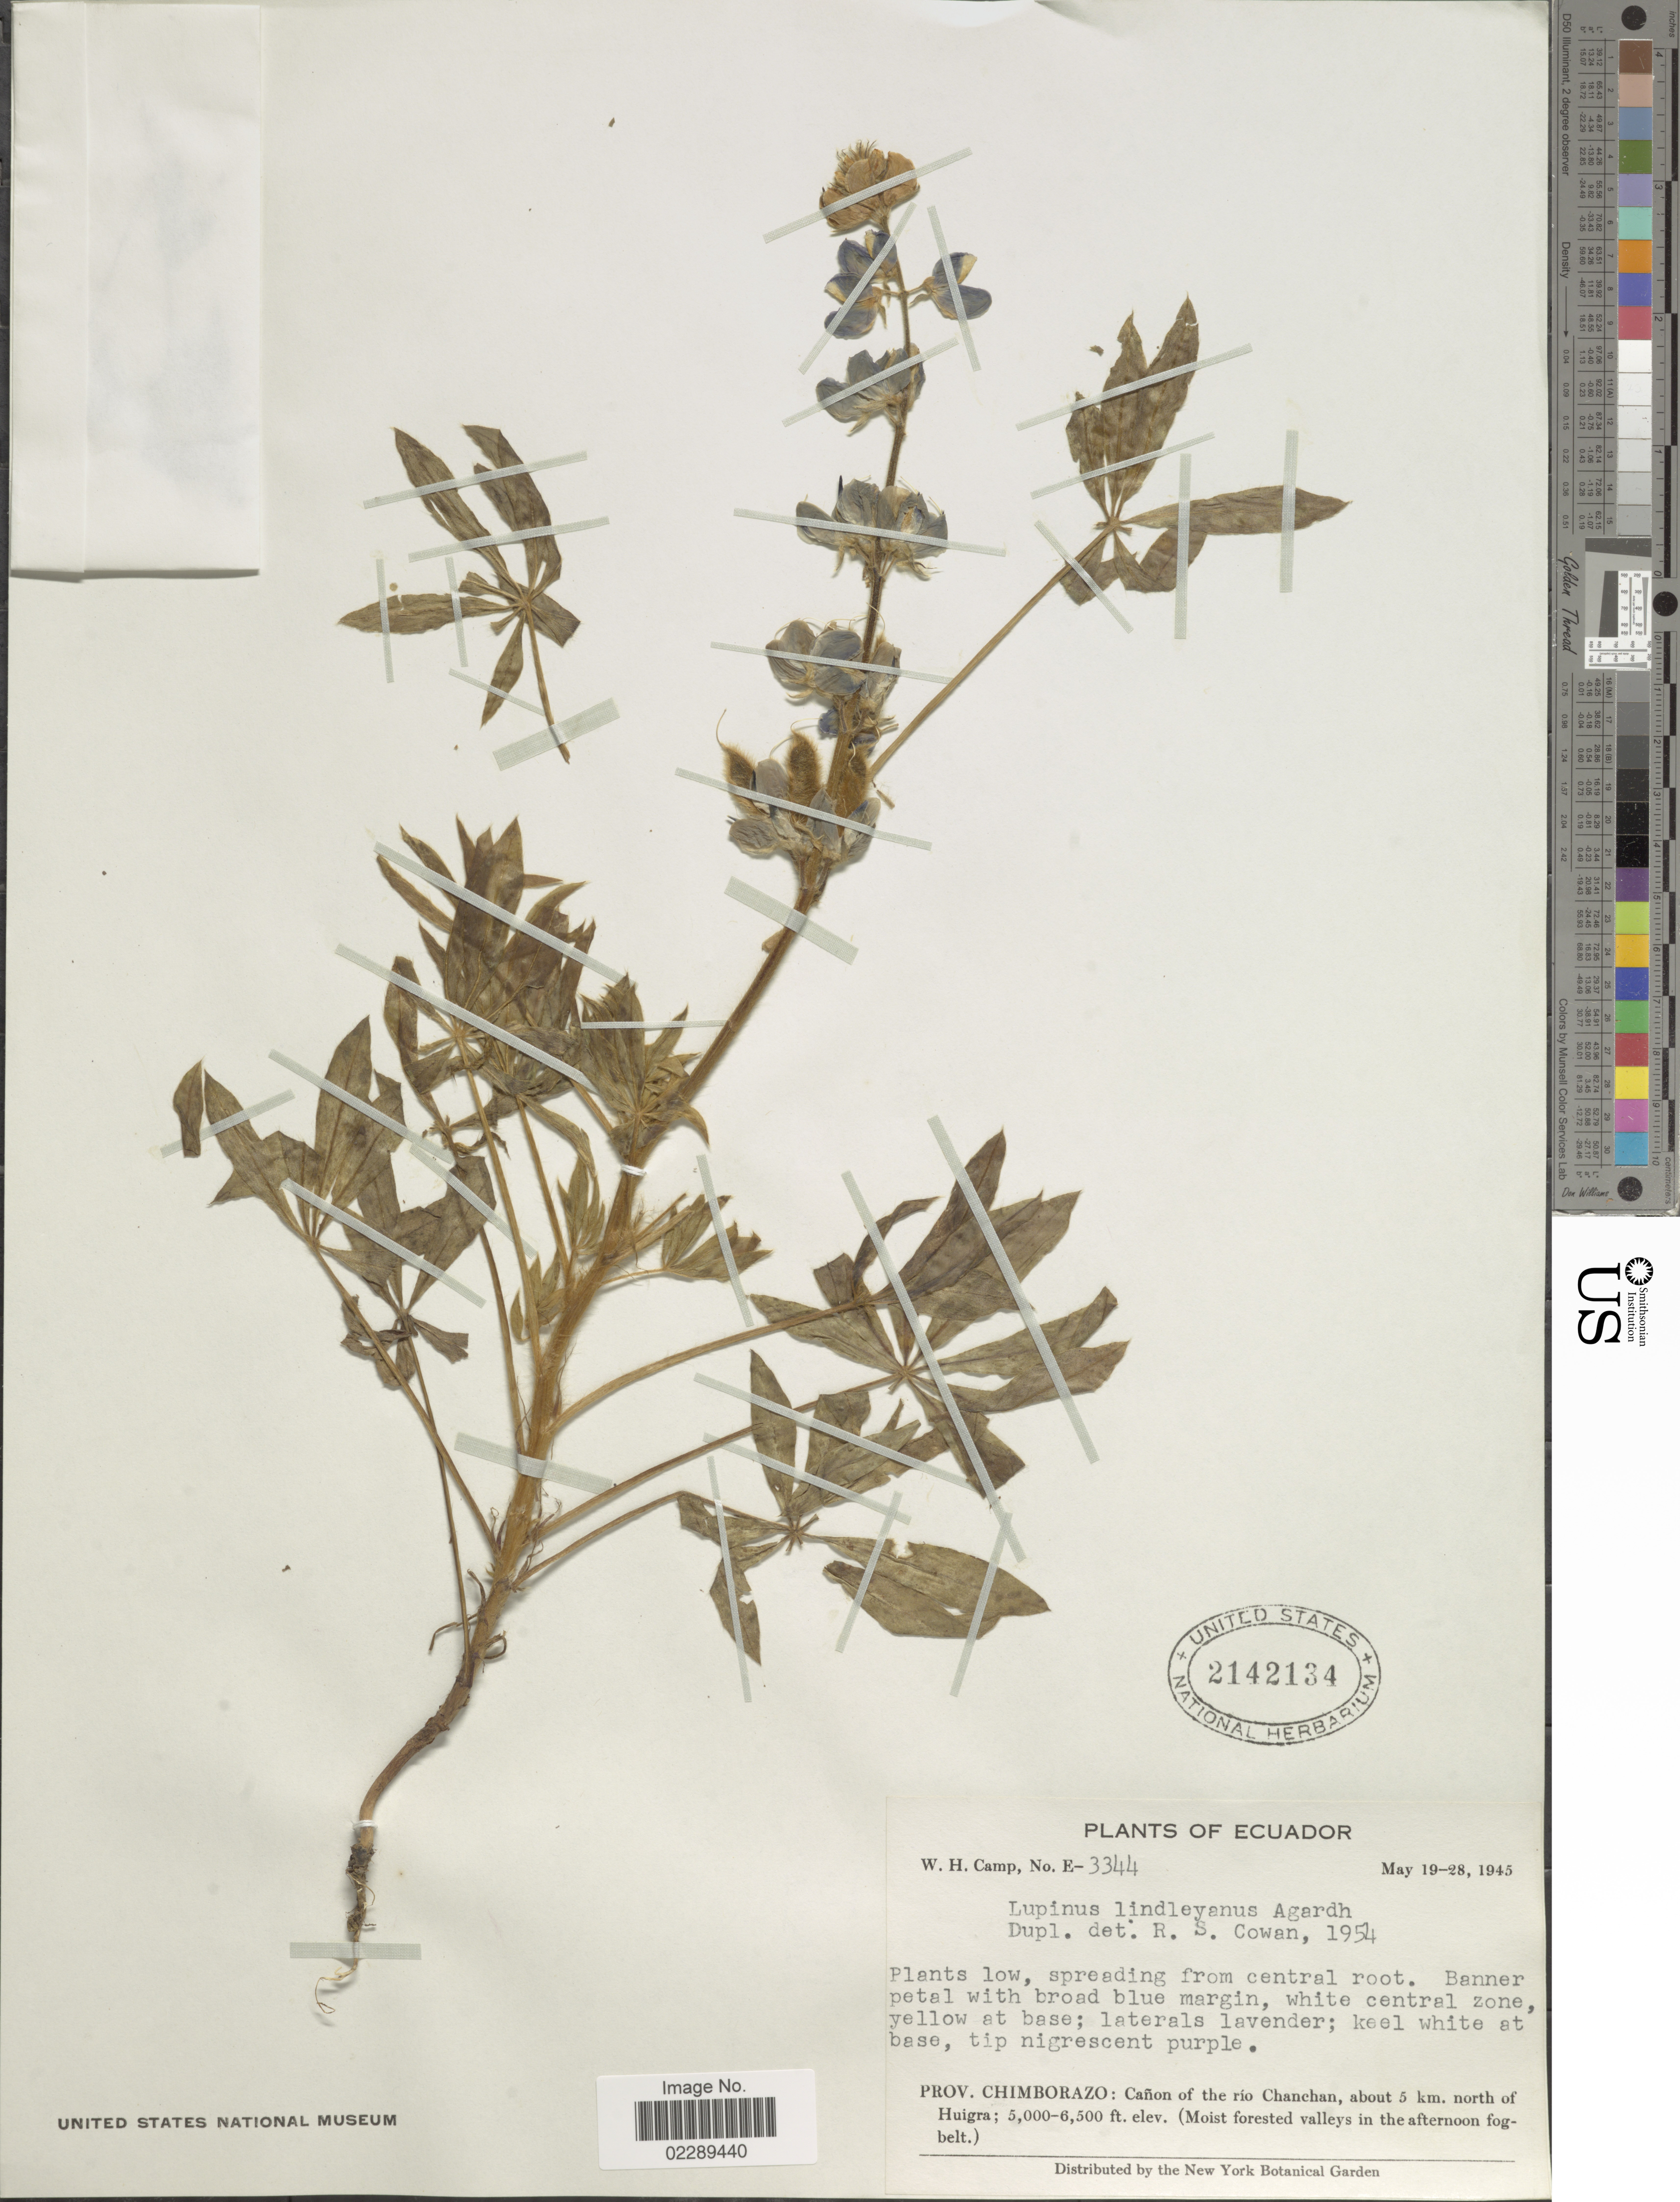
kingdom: Plantae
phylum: Tracheophyta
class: Magnoliopsida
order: Fabales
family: Fabaceae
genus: Lupinus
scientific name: Lupinus lindleyanus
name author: J. Agardh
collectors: W. H. Camp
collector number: E-3344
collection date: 1945-05-19/1945-05-28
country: Ecuador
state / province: Chimborazo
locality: Prov. Chimorazo: Cañon of the río Chanchan, about 5 km. north of Huigra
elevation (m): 1524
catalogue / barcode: US 2142134